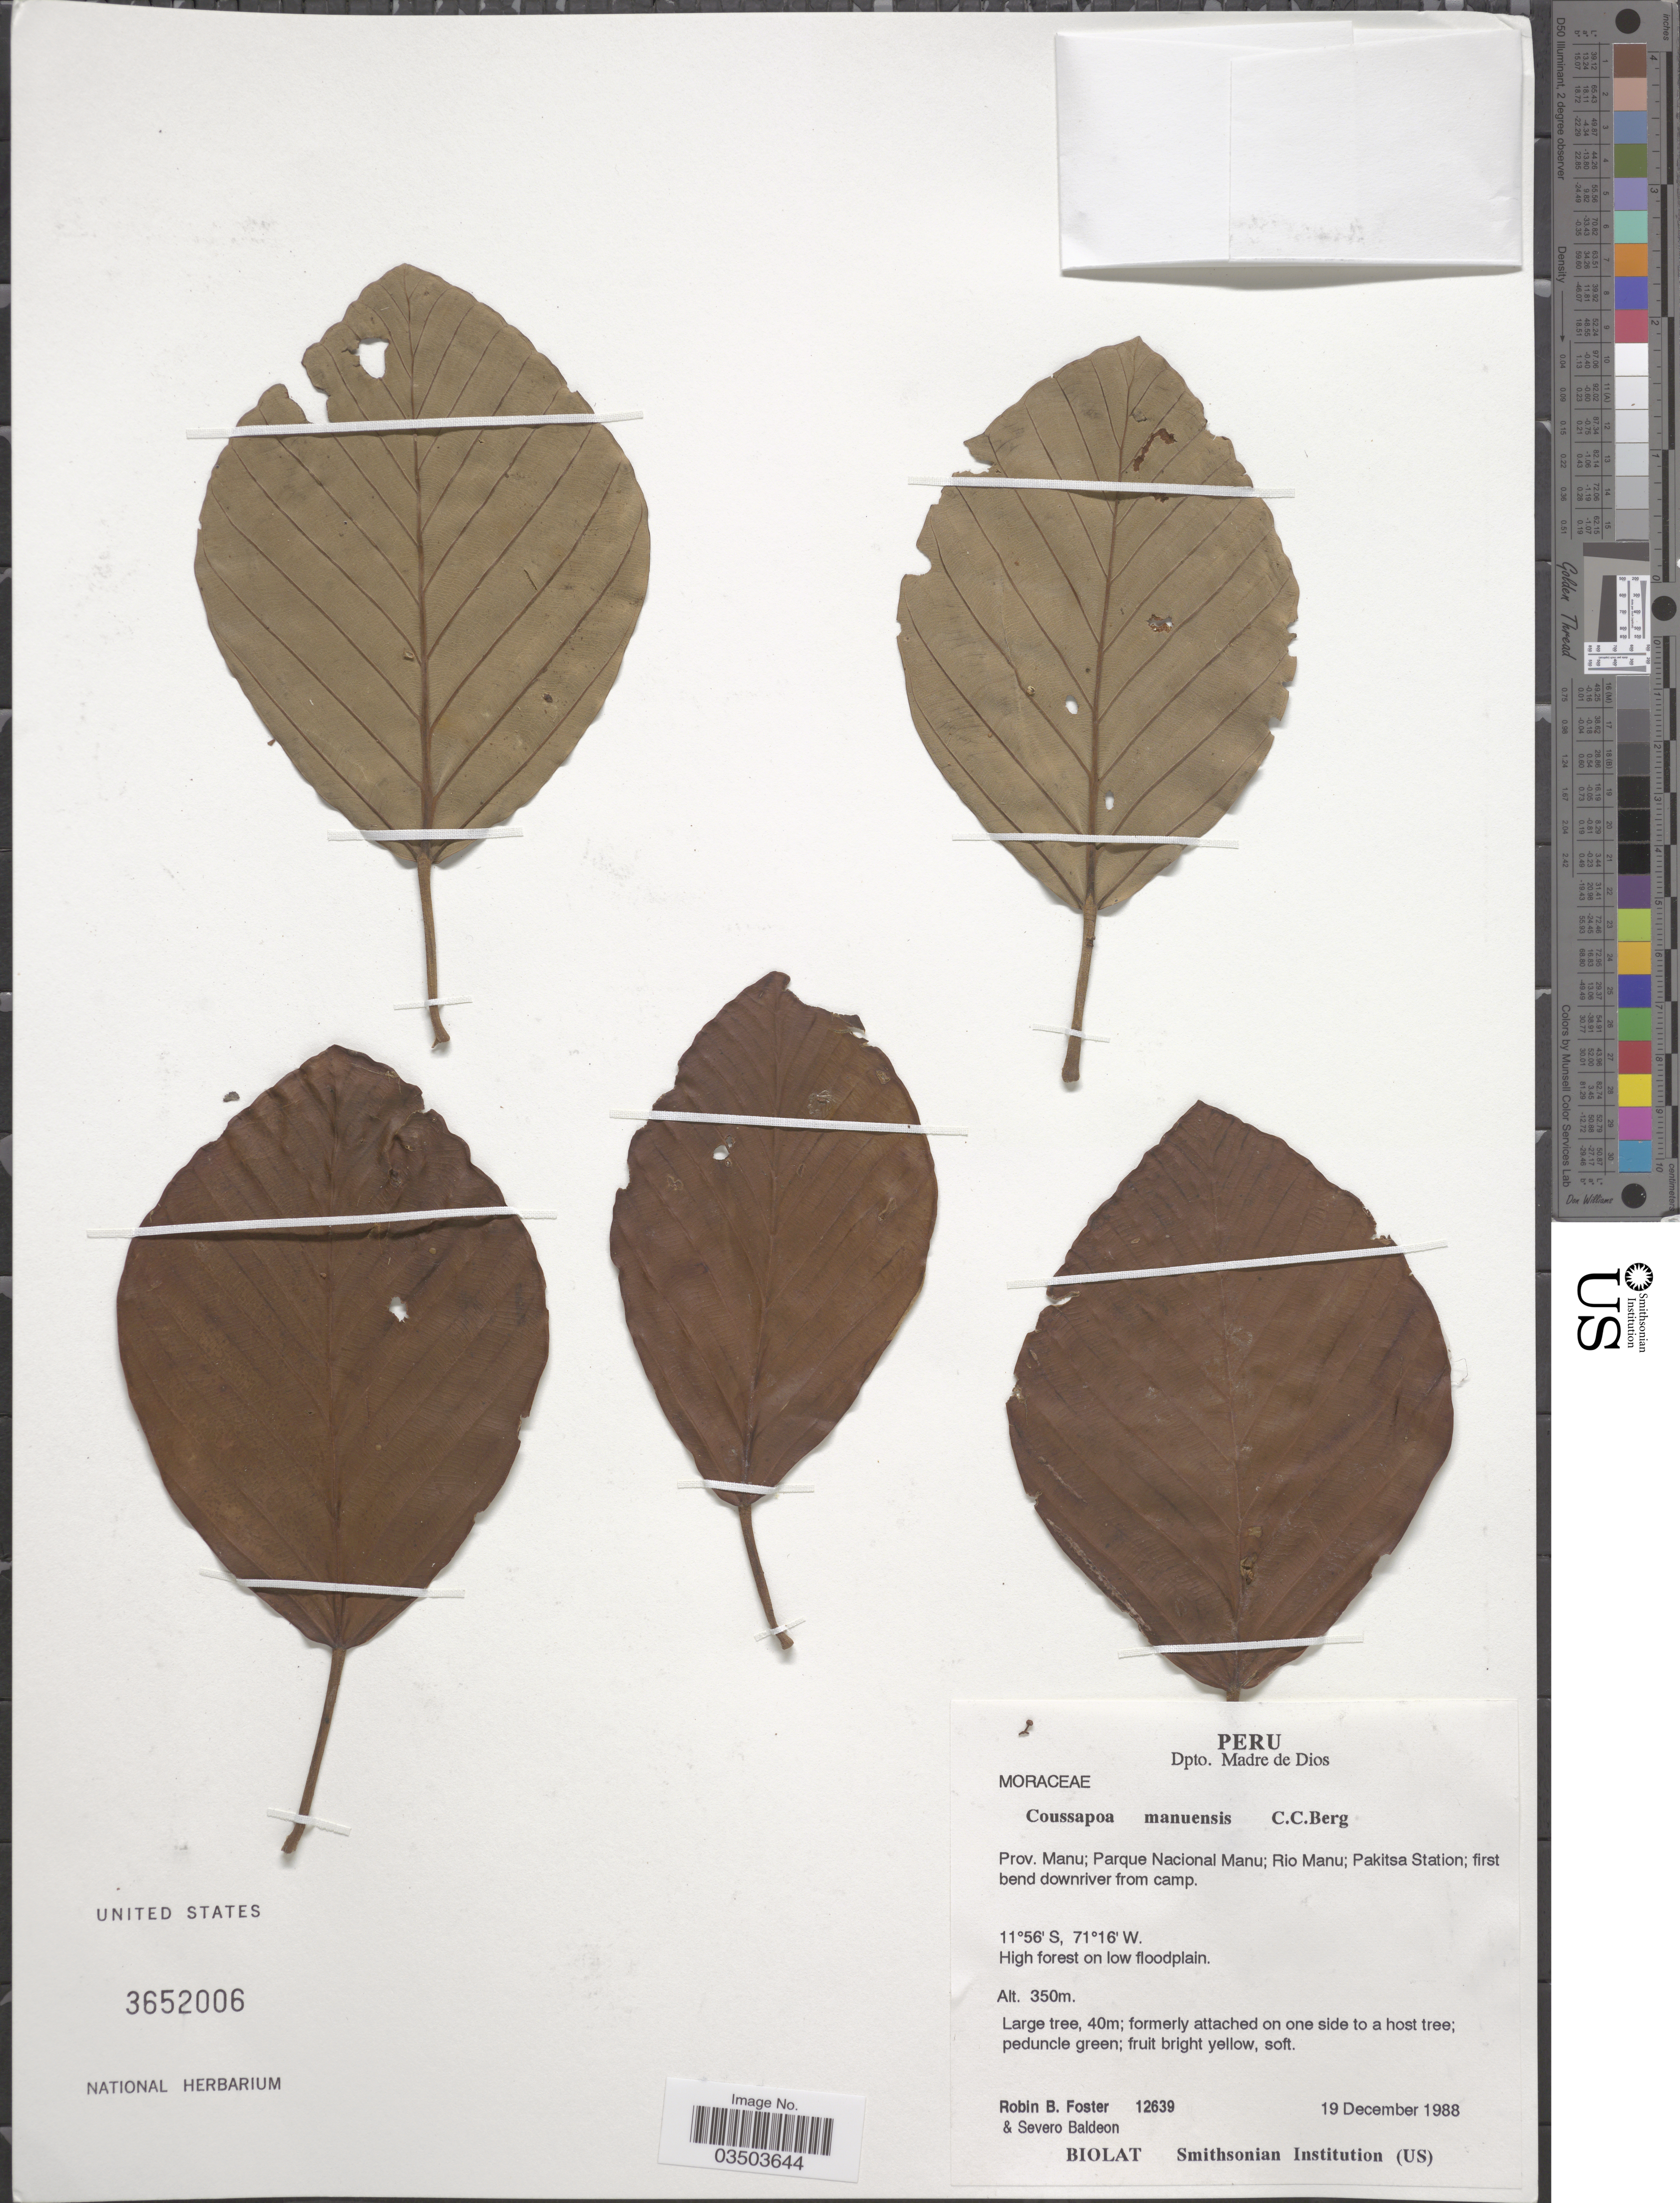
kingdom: Plantae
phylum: Tracheophyta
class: Magnoliopsida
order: Rosales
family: Urticaceae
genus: Coussapoa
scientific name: Coussapoa manuensis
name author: C.C. Berg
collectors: R. B. Foster & S. Baldeon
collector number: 12639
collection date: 1988-12-19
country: Peru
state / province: Madre de Dios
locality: Dpto. Madre de Dios. Prov. Manu; Parque Nacional Manu; Rio Manu; Pakitsa Station; first bend downriver from camp.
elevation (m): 350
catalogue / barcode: US 3652006